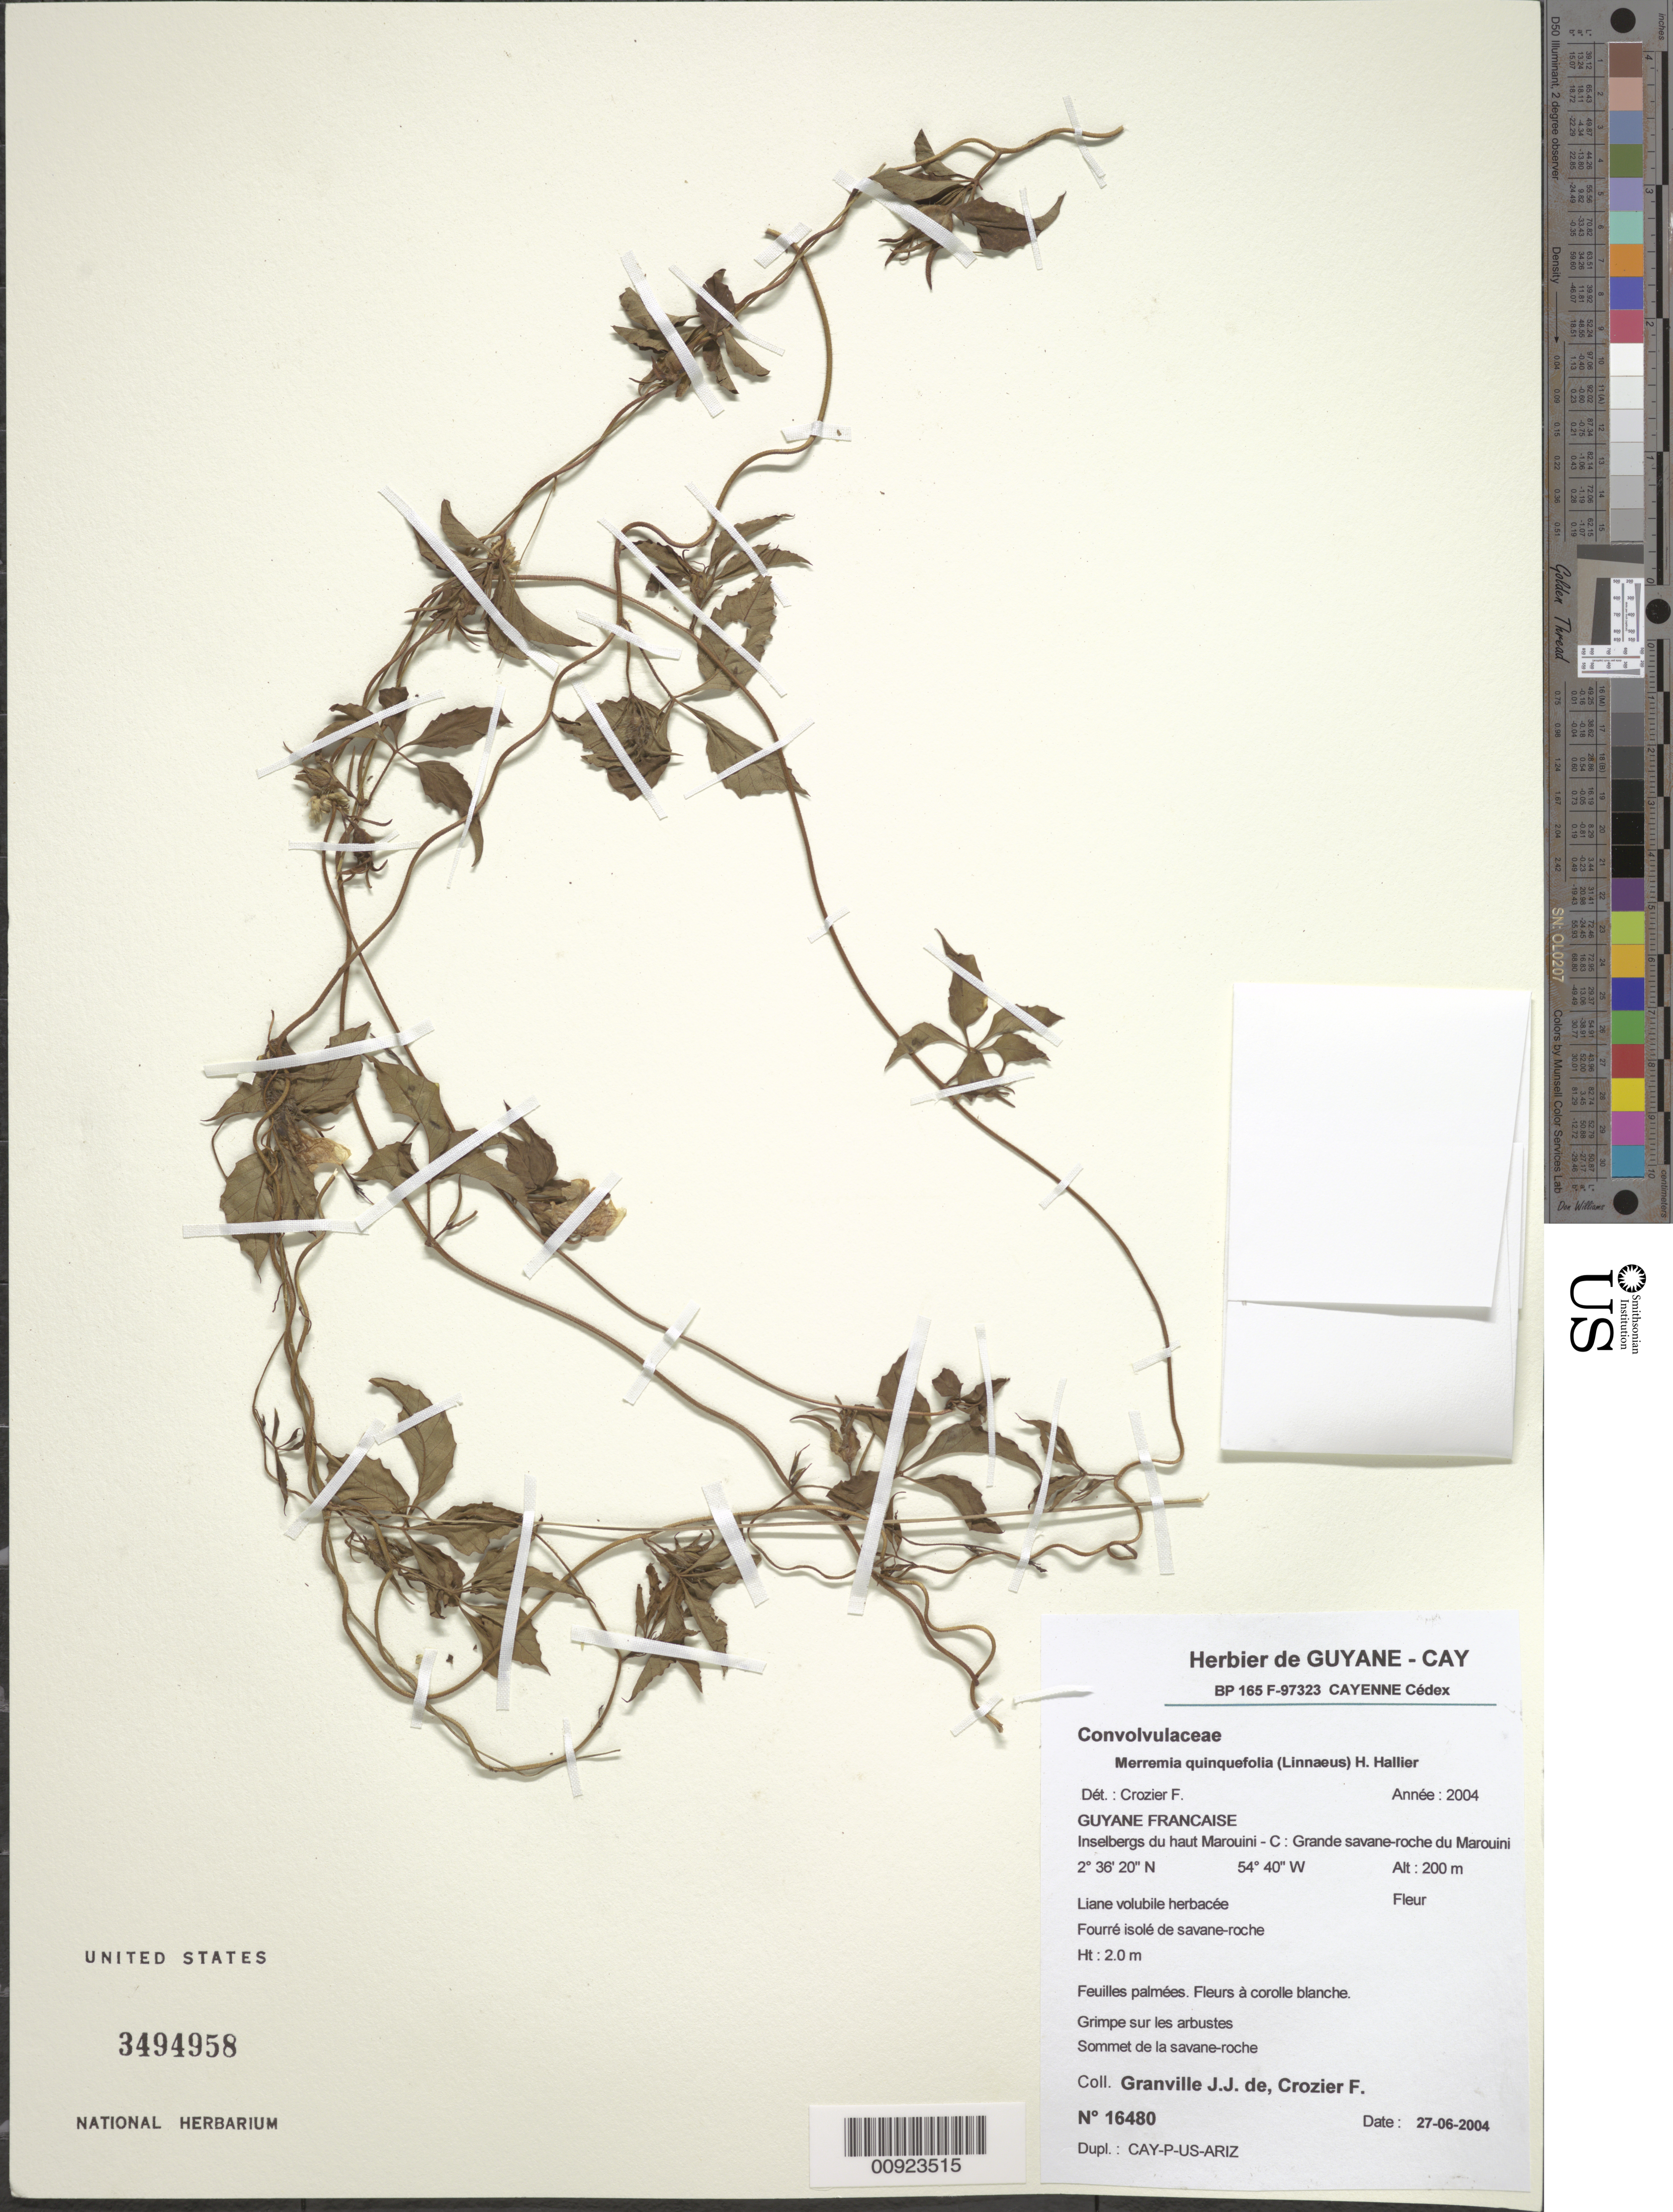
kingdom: Plantae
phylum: Tracheophyta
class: Magnoliopsida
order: Solanales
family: Convolvulaceae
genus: Distimake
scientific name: Distimake cissoides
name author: (Lam.) A. R. Simões & Staples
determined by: Strong, Mark T., (BOT), Smithsonian Institution - National Museum of Natural History (UNITED STATES)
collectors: J.-J. de Granville & F. Crozier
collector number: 16480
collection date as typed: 27-Jun-04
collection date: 2004-06-27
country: French Guiana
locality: Haut Marouini-C; Grande savane-roche du Marouini; sommet de la savane-roche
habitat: Fourre isole de savane-roche; grimpe sur les arbustes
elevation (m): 200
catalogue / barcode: US 3494958